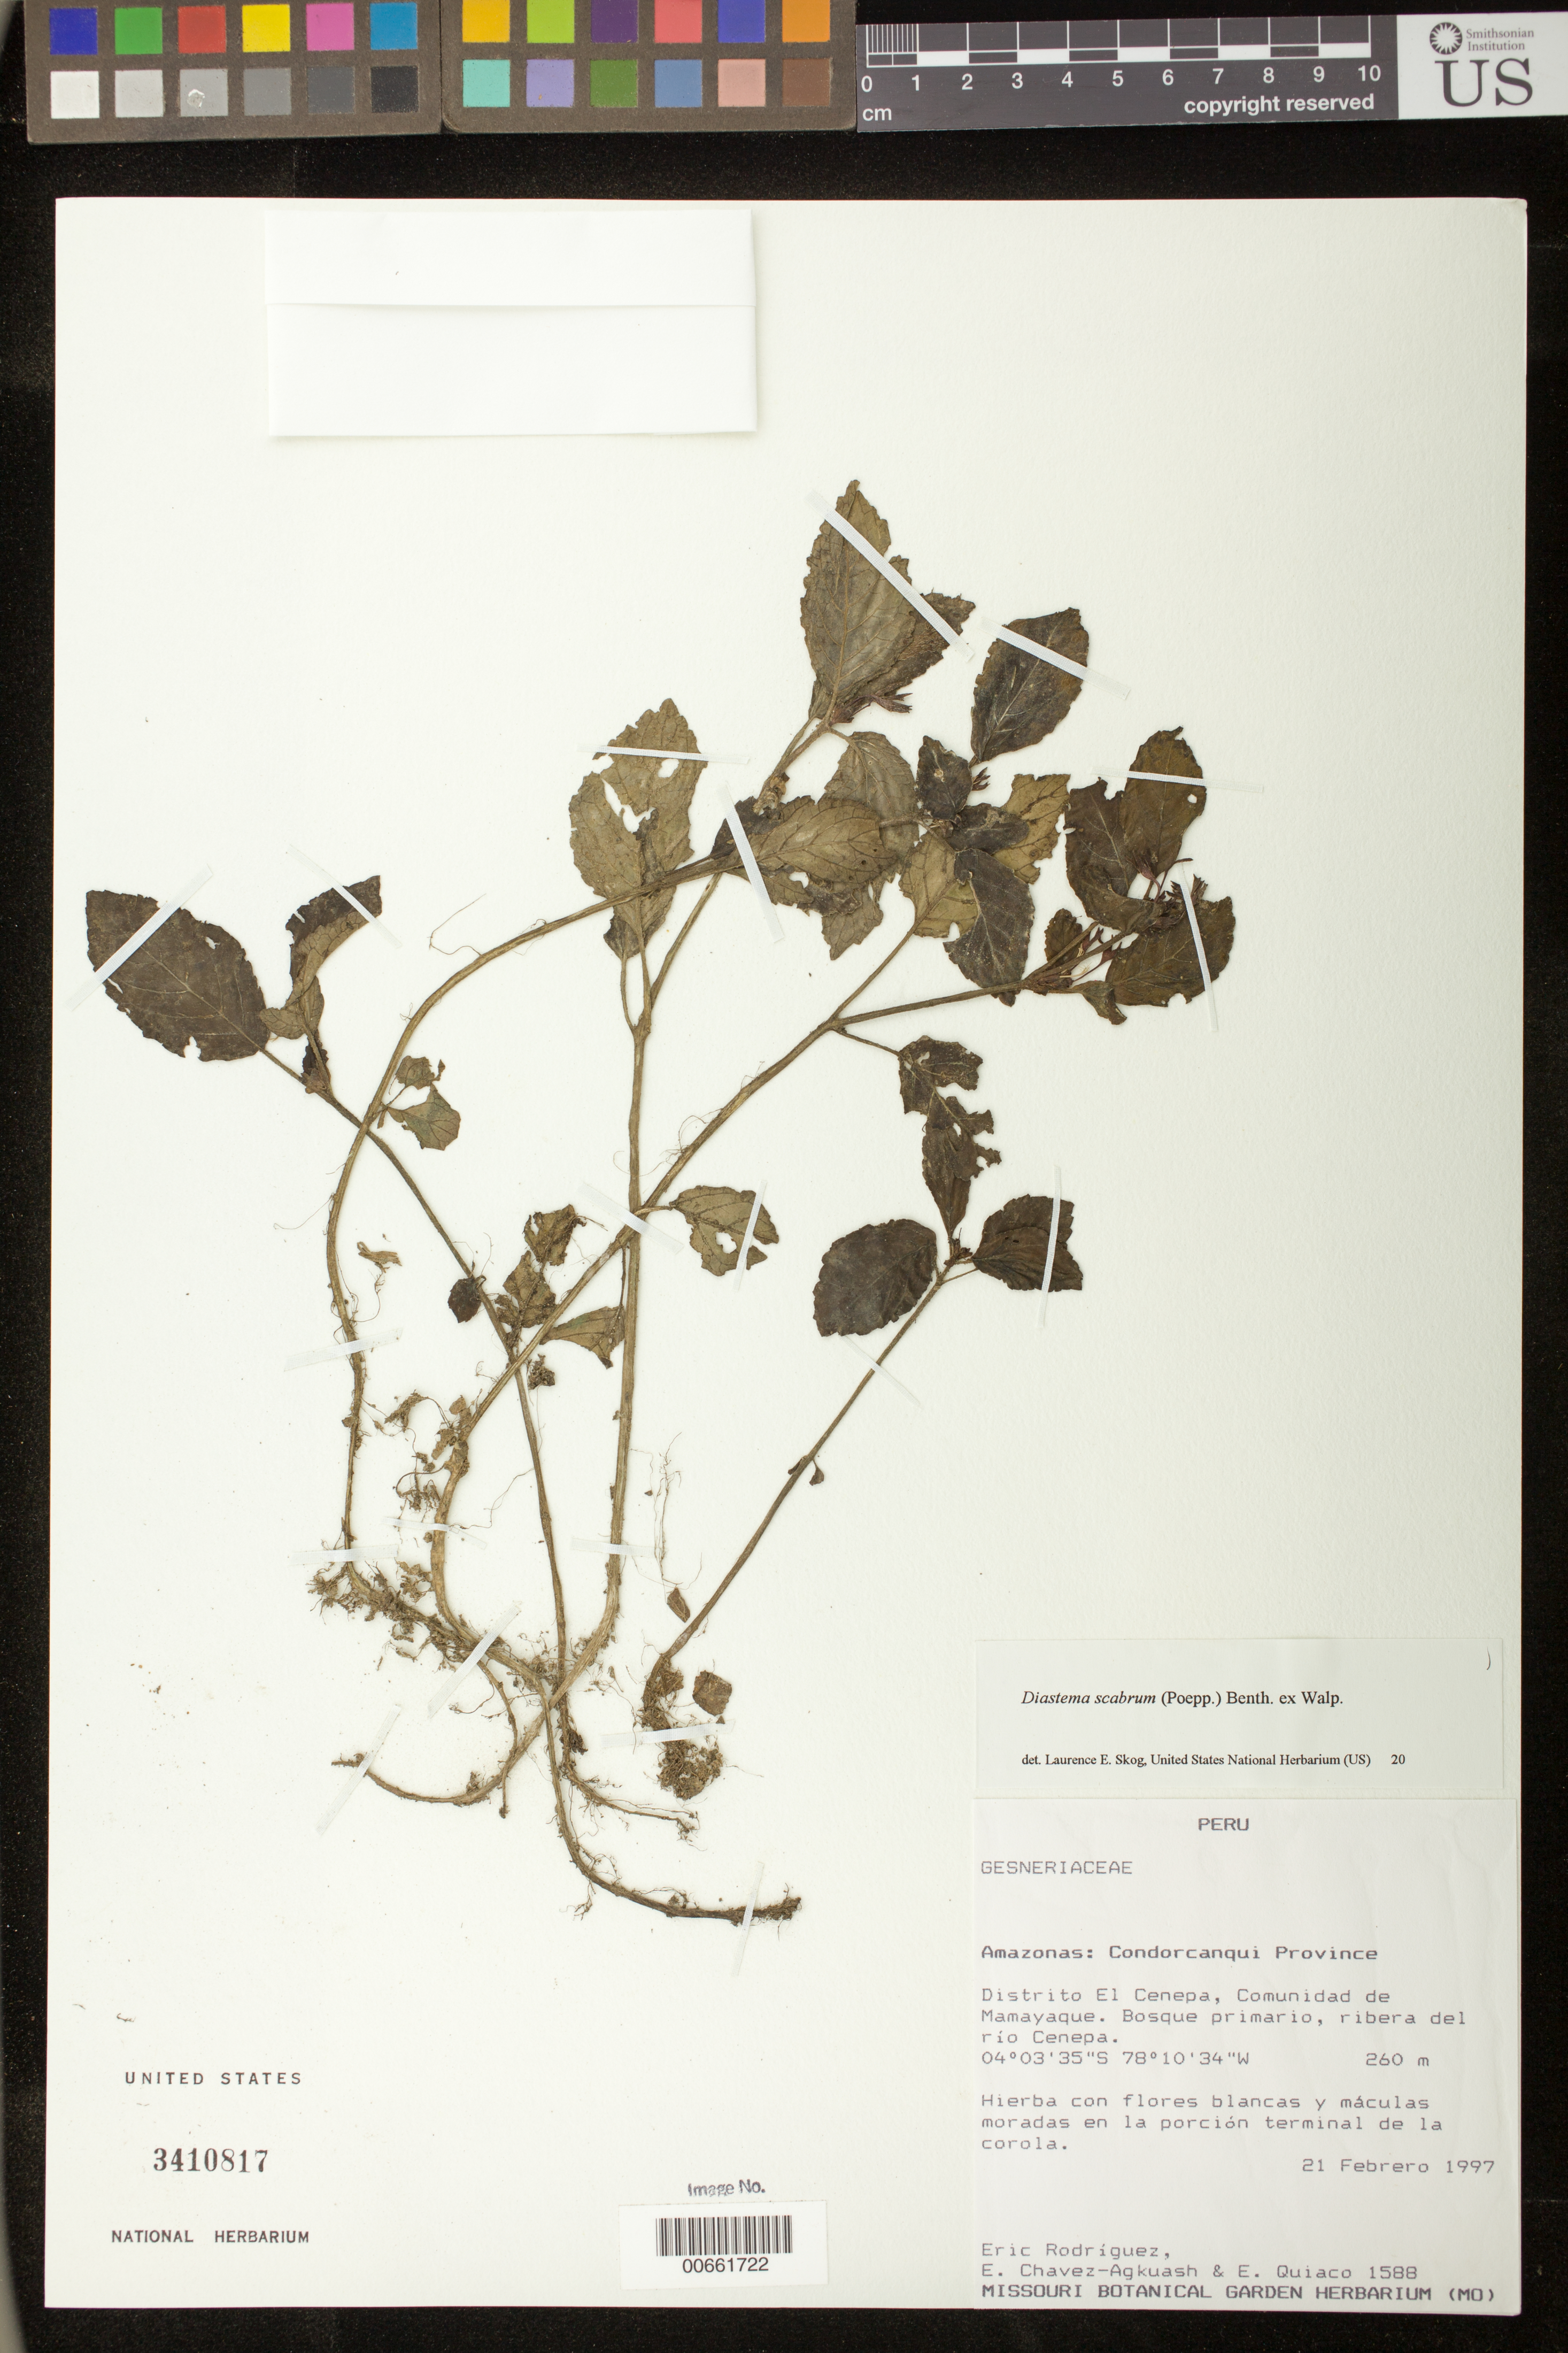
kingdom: Plantae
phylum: Tracheophyta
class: Magnoliopsida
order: Lamiales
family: Gesneriaceae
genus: Diastema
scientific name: Diastema scabrum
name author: (Poepp.) Benth. ex Walp.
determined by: Skog, Laurence E.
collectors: E. Rodriguez, E. Chavez-Agkuash & E. Quiaco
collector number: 1588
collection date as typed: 21 Feb 1997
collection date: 1997-02-21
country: Peru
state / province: Amazonas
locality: Prov. Condorcanqui, Distrito El Cenepa, comunidad de Mamayaque, ribero del río Cenepa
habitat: Bosque primario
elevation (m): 260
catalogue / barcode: US 3410817